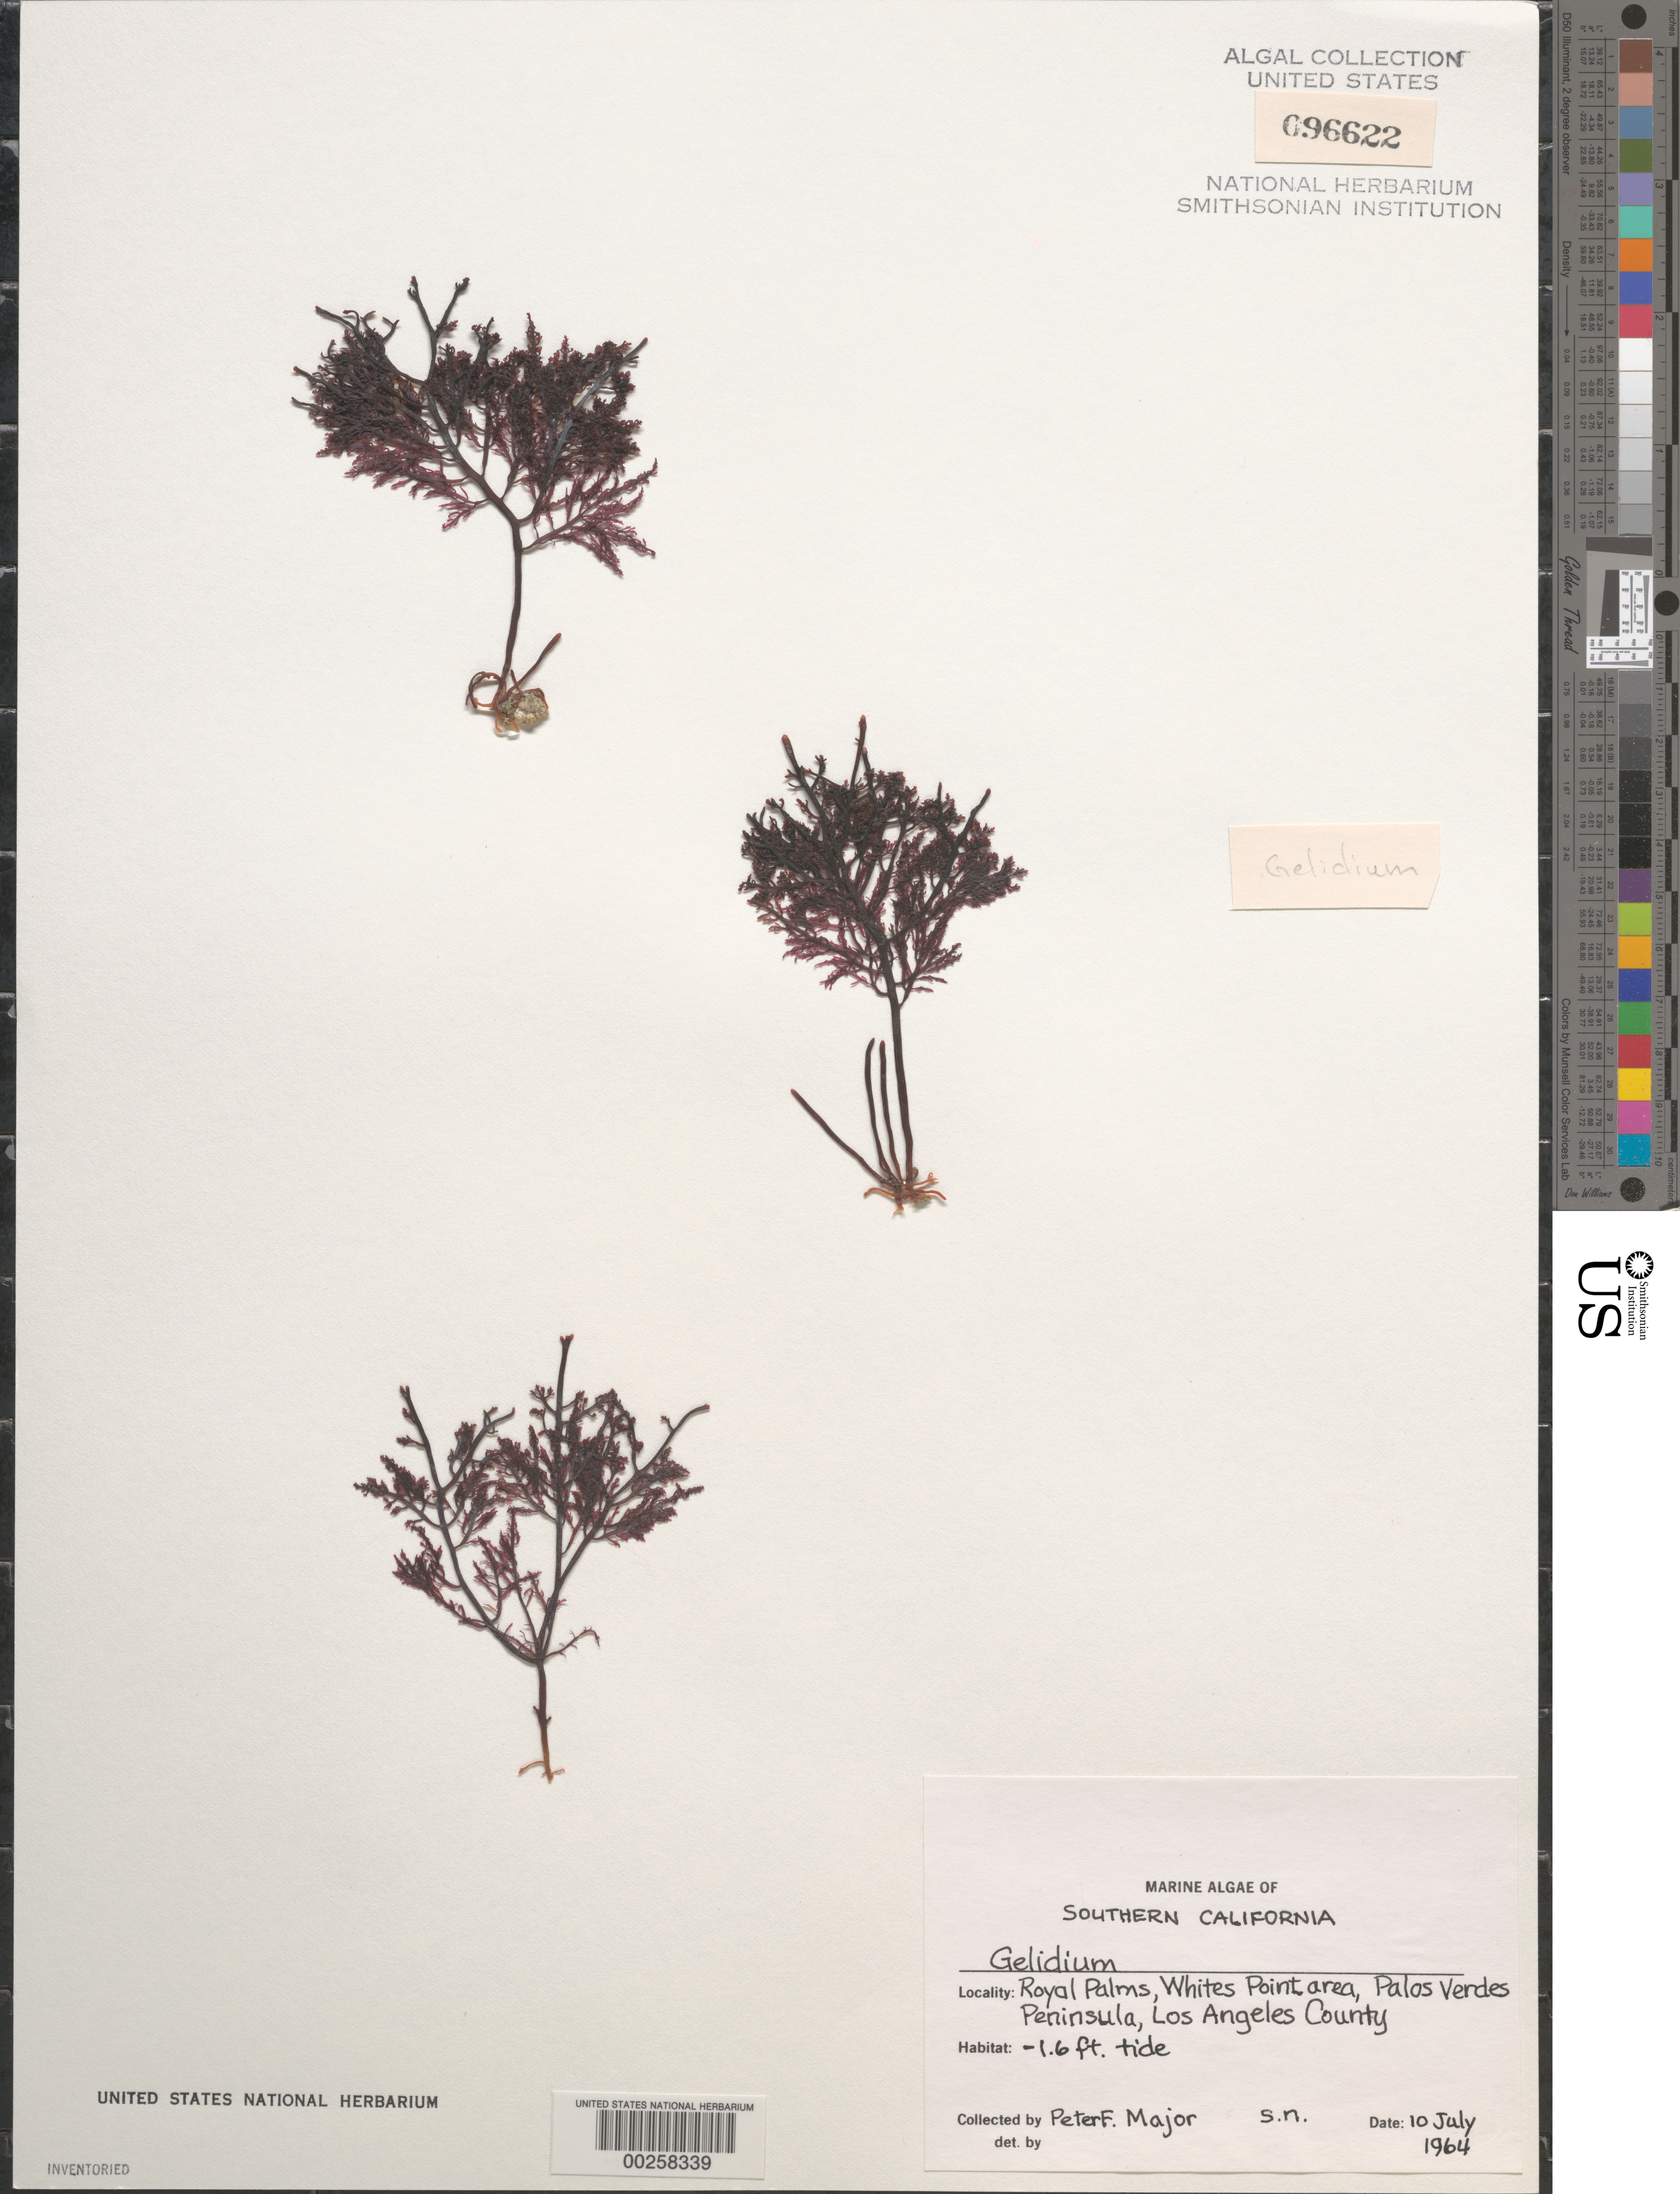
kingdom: Plantae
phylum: Rhodophyta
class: Florideophyceae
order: Gelidiales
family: Gelidiaceae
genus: Gelidium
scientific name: Gelidium sp.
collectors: P. Major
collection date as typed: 10 Jul 1964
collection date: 1964-07-10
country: United States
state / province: California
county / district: Los Angeles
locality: Royal Palms, Whites Point, Palos Verdes Peninsula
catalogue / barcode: US 96622